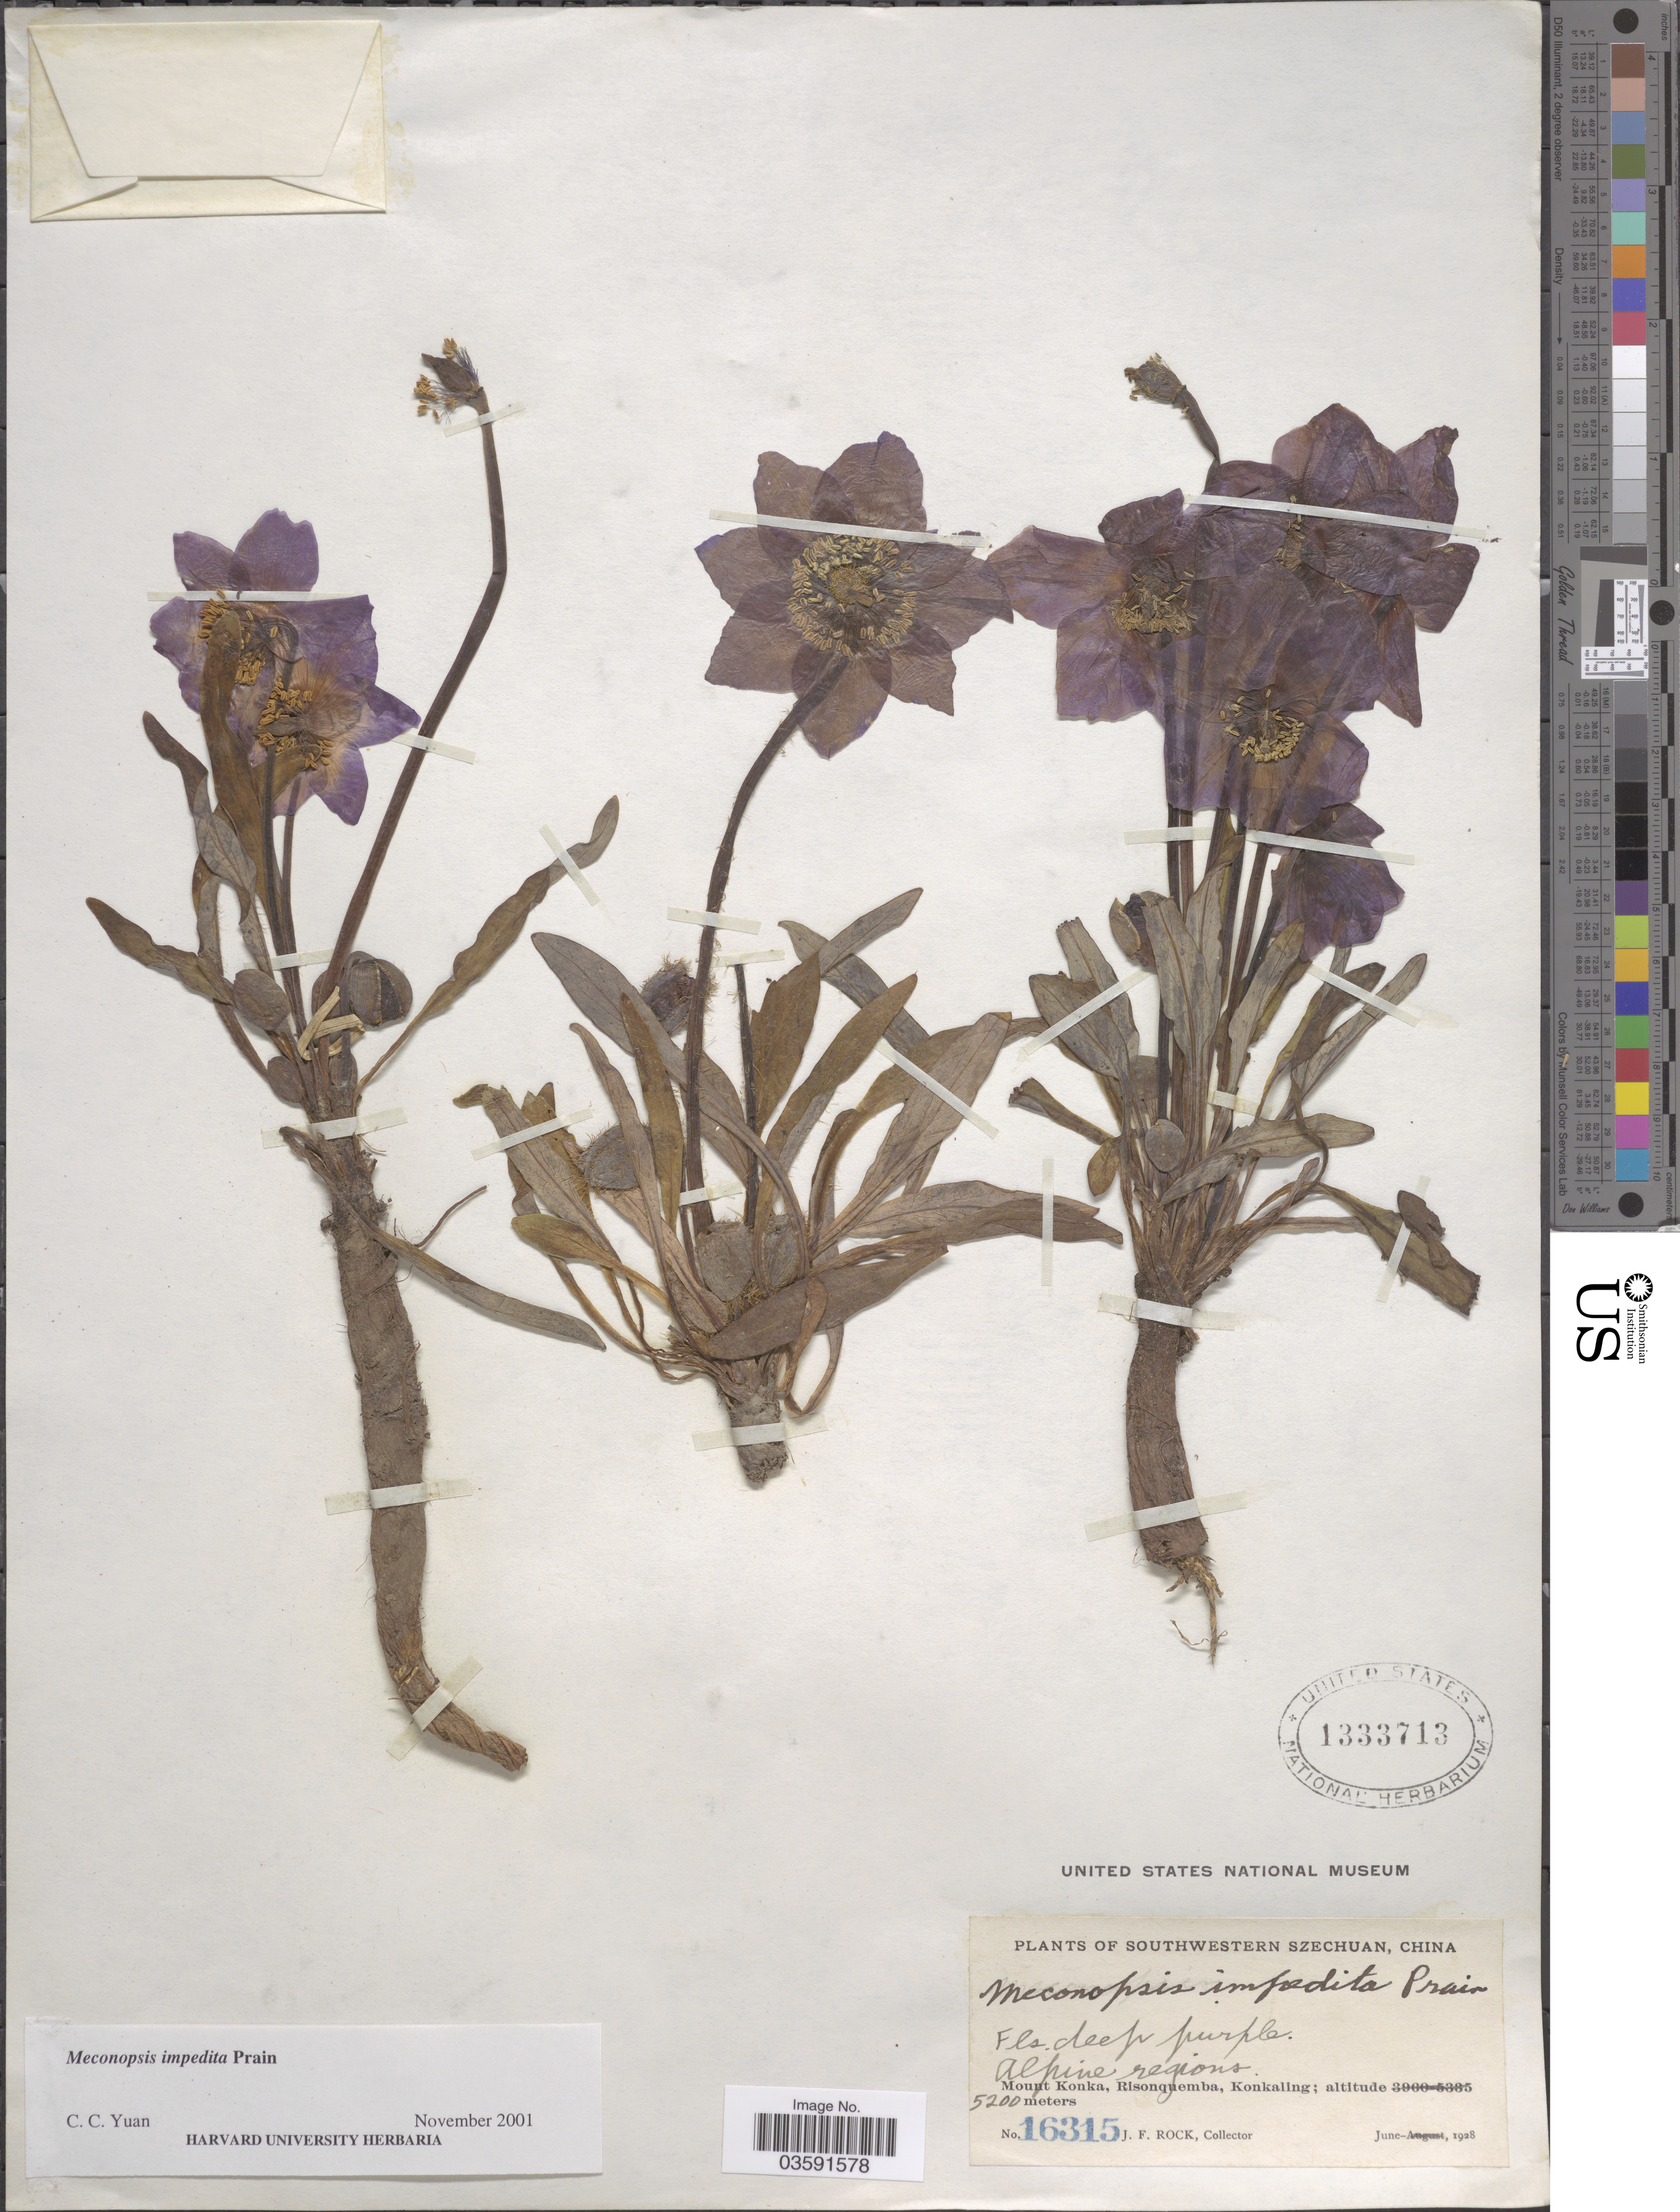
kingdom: Plantae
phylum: Tracheophyta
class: Magnoliopsida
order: Ranunculales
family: Papaveraceae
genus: Meconopsis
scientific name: Meconopsis impedita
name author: Prain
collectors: J. Rock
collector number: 16315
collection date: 1928-06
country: China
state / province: Sichuan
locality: Southwestern Szechuan. Mount Konka, Risonquemba, Konkaling.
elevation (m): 5200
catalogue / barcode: US 1333713